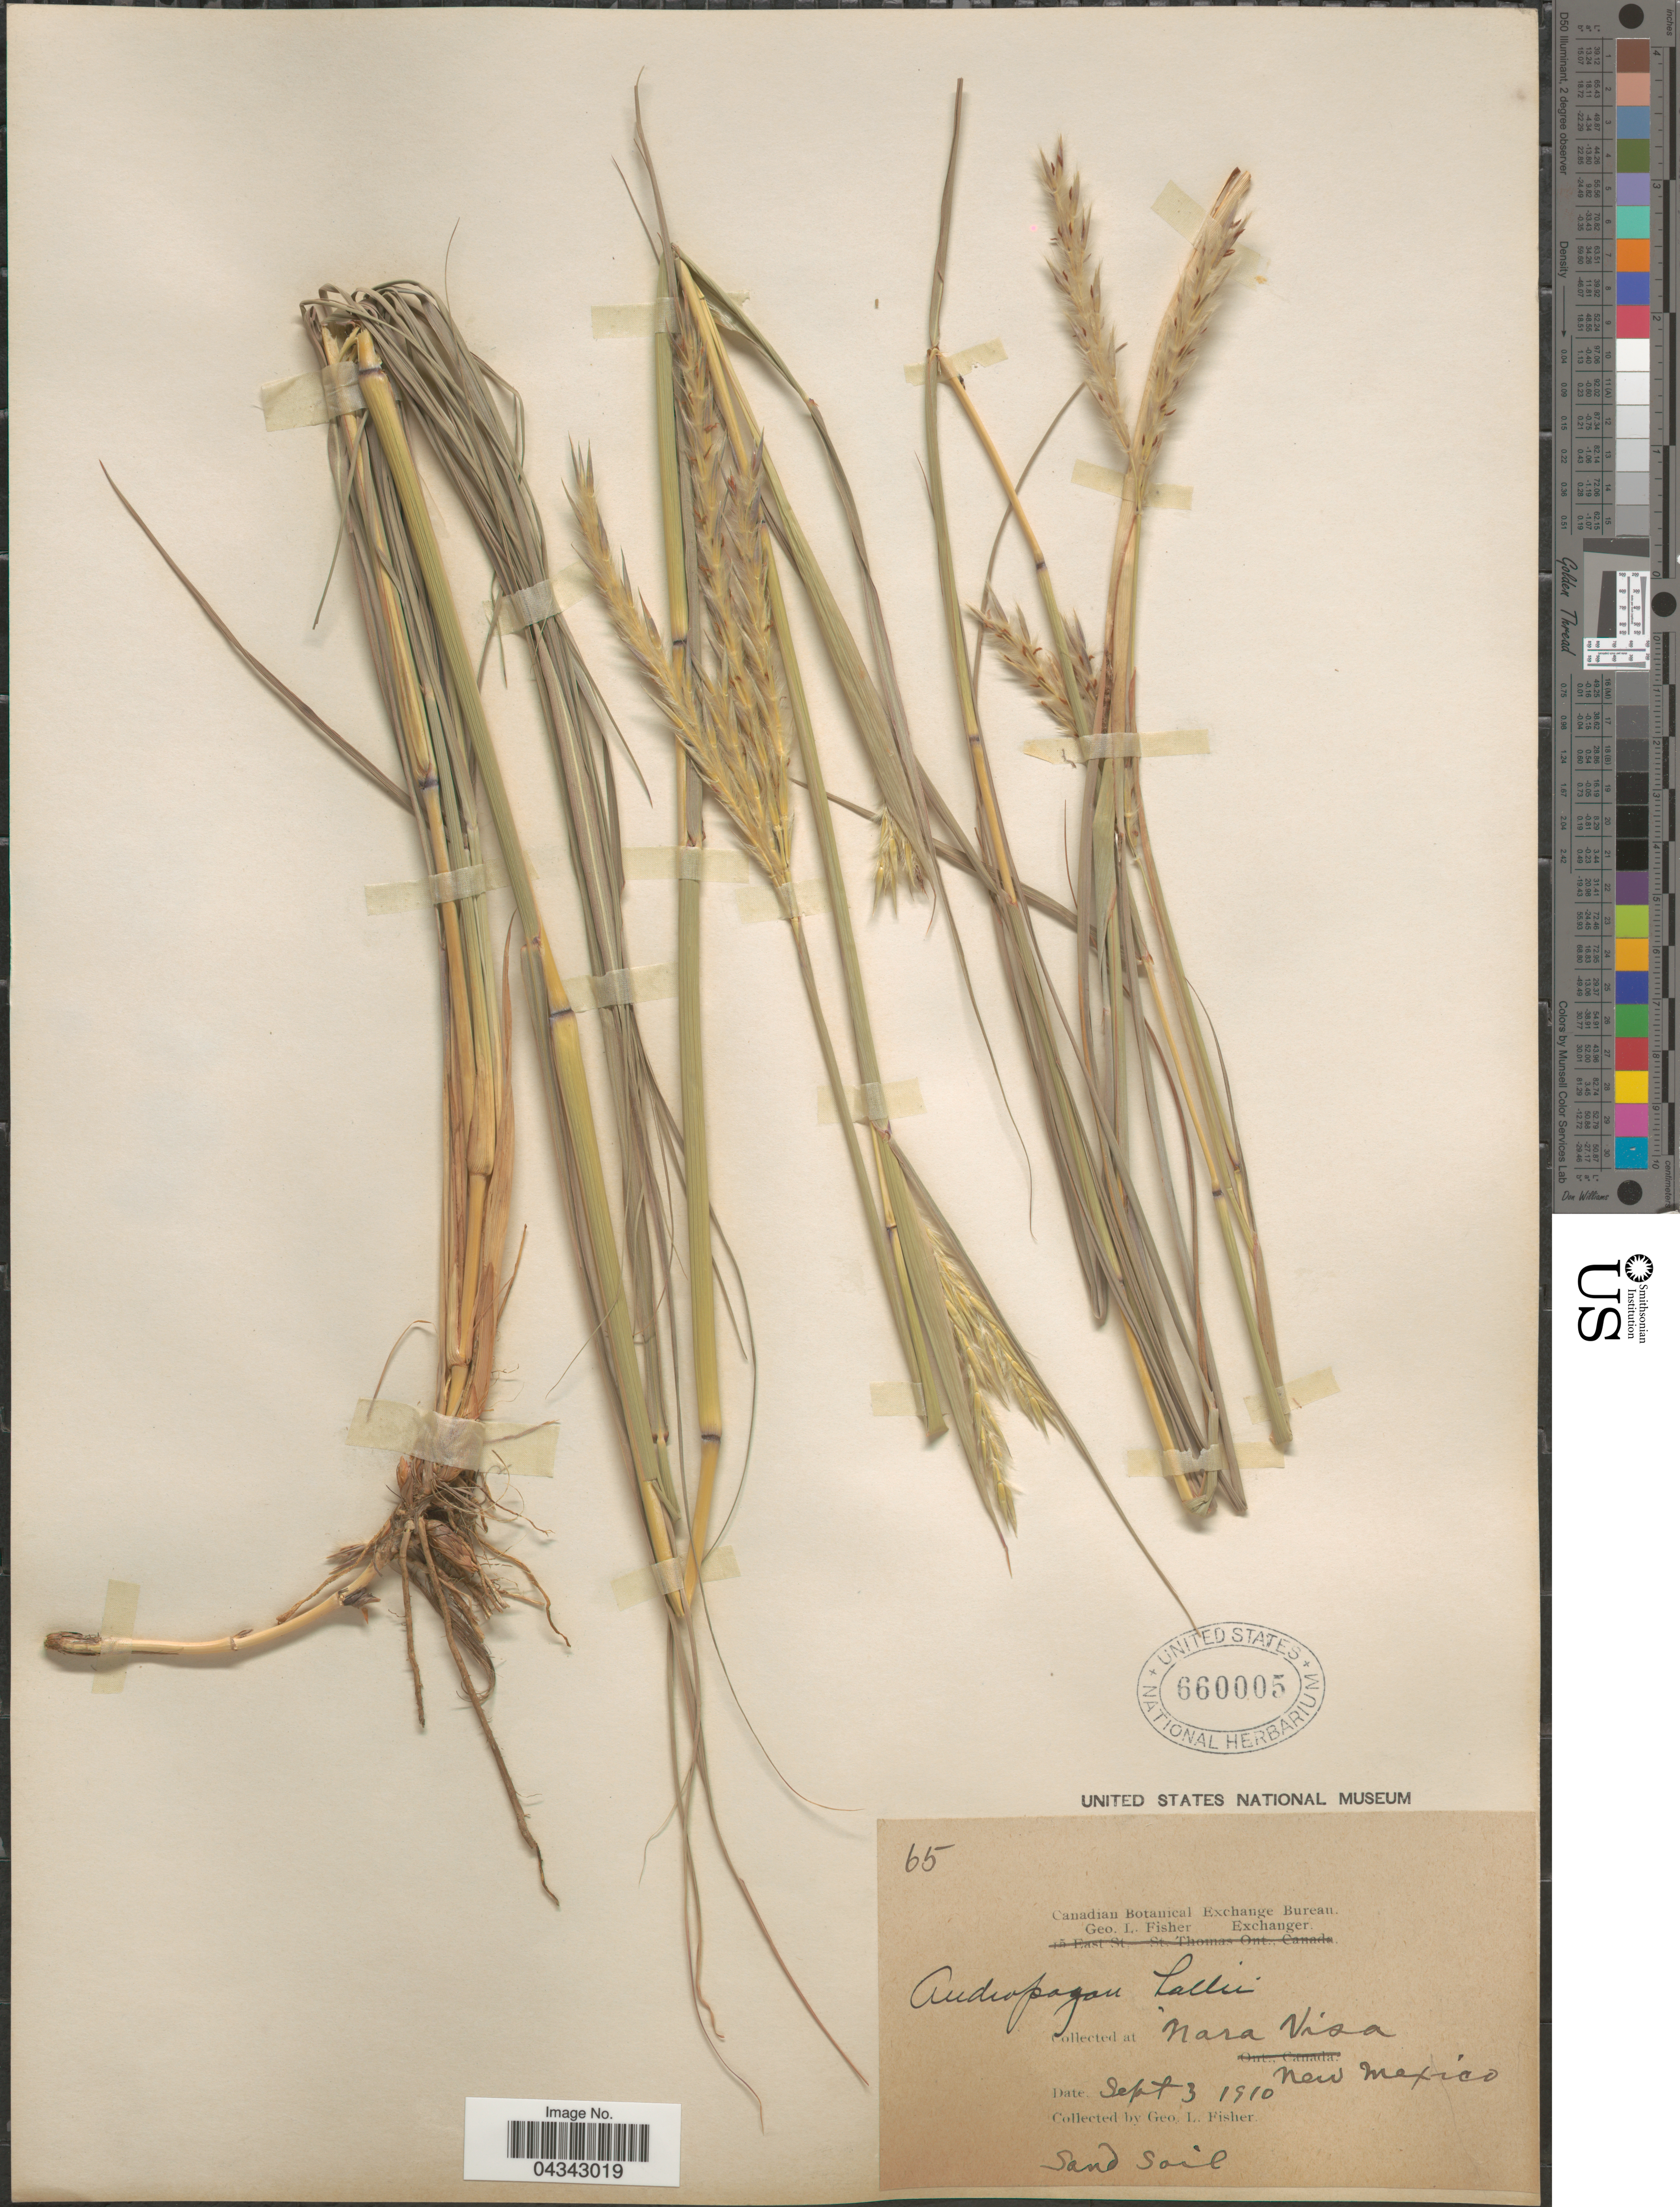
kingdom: Plantae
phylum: Tracheophyta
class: Liliopsida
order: Poales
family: Poaceae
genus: Andropogon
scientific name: Andropogon gerardii subsp. hallii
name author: (Hack.) Wipff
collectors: G. L. Fisher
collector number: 65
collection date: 1910-09-03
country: United States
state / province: New Mexico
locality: Nara Visa.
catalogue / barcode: US 660005